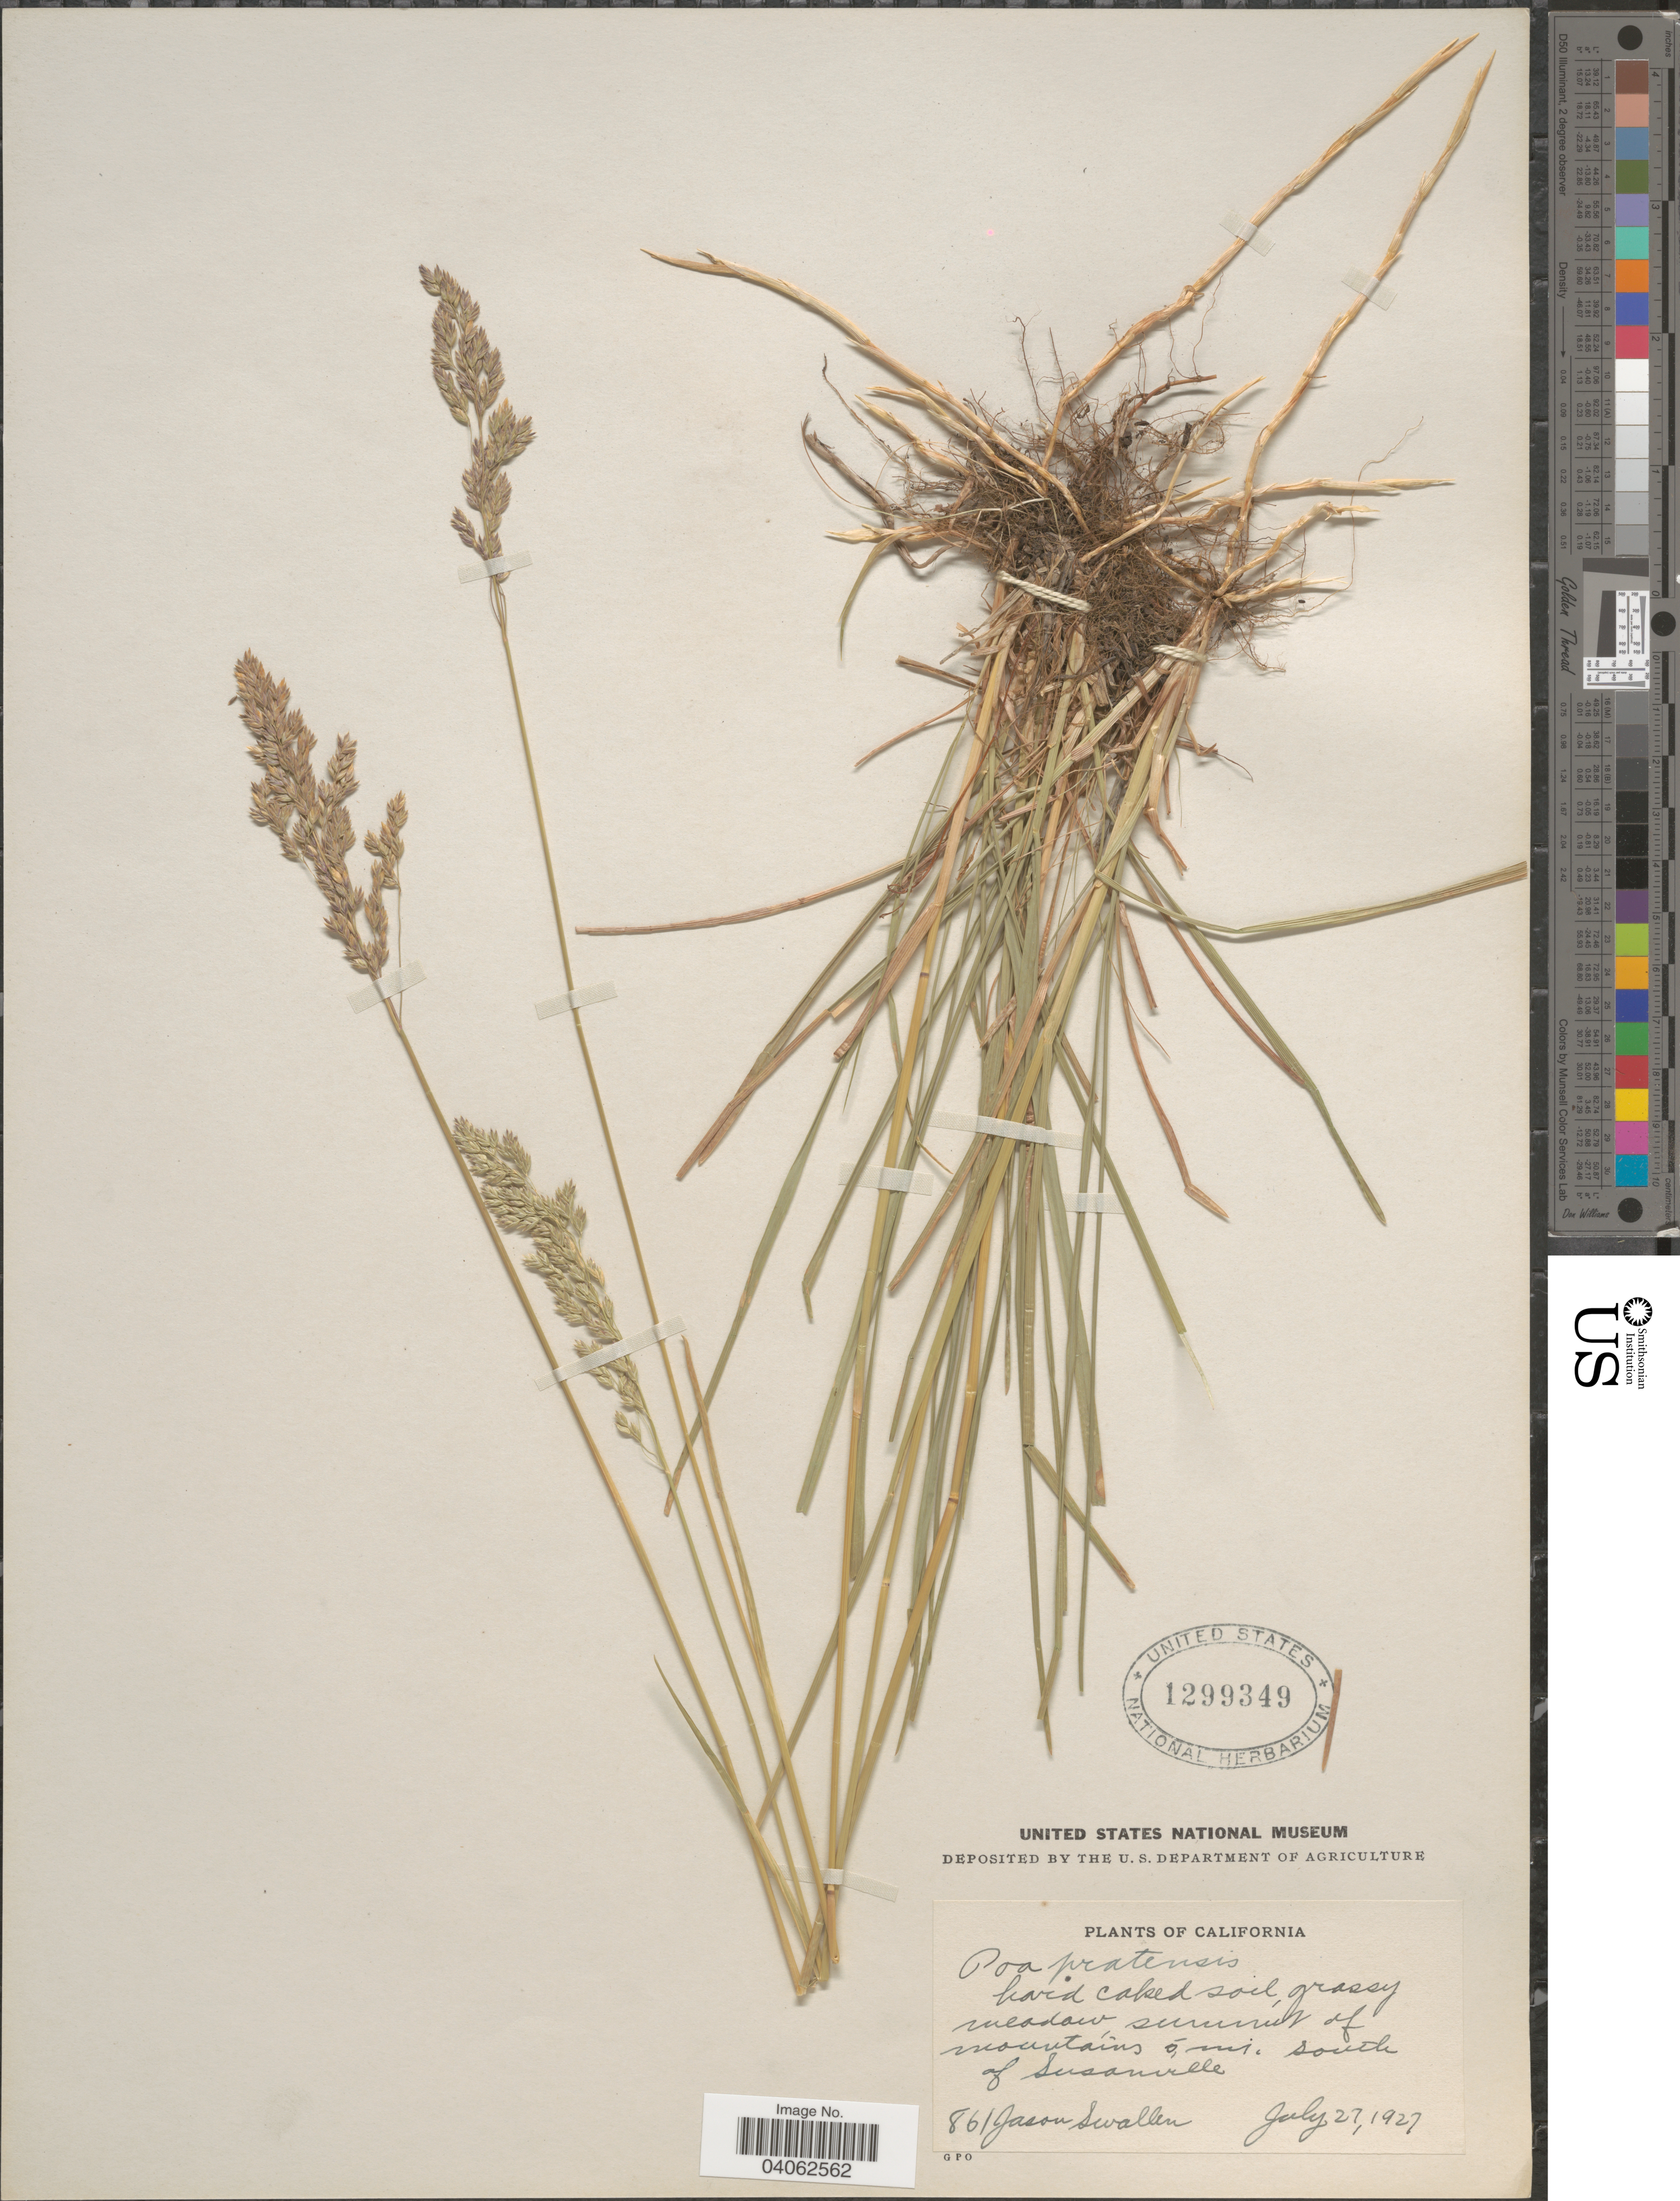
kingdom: Plantae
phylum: Tracheophyta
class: Liliopsida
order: Poales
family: Poaceae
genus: Poa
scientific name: Poa pratensis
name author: L.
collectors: J. R. Swallen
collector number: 861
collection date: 1927-07-27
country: United States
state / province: California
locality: Grassy meadow summit of mountains, 5 mi. south of Susanville.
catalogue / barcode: US 1299349